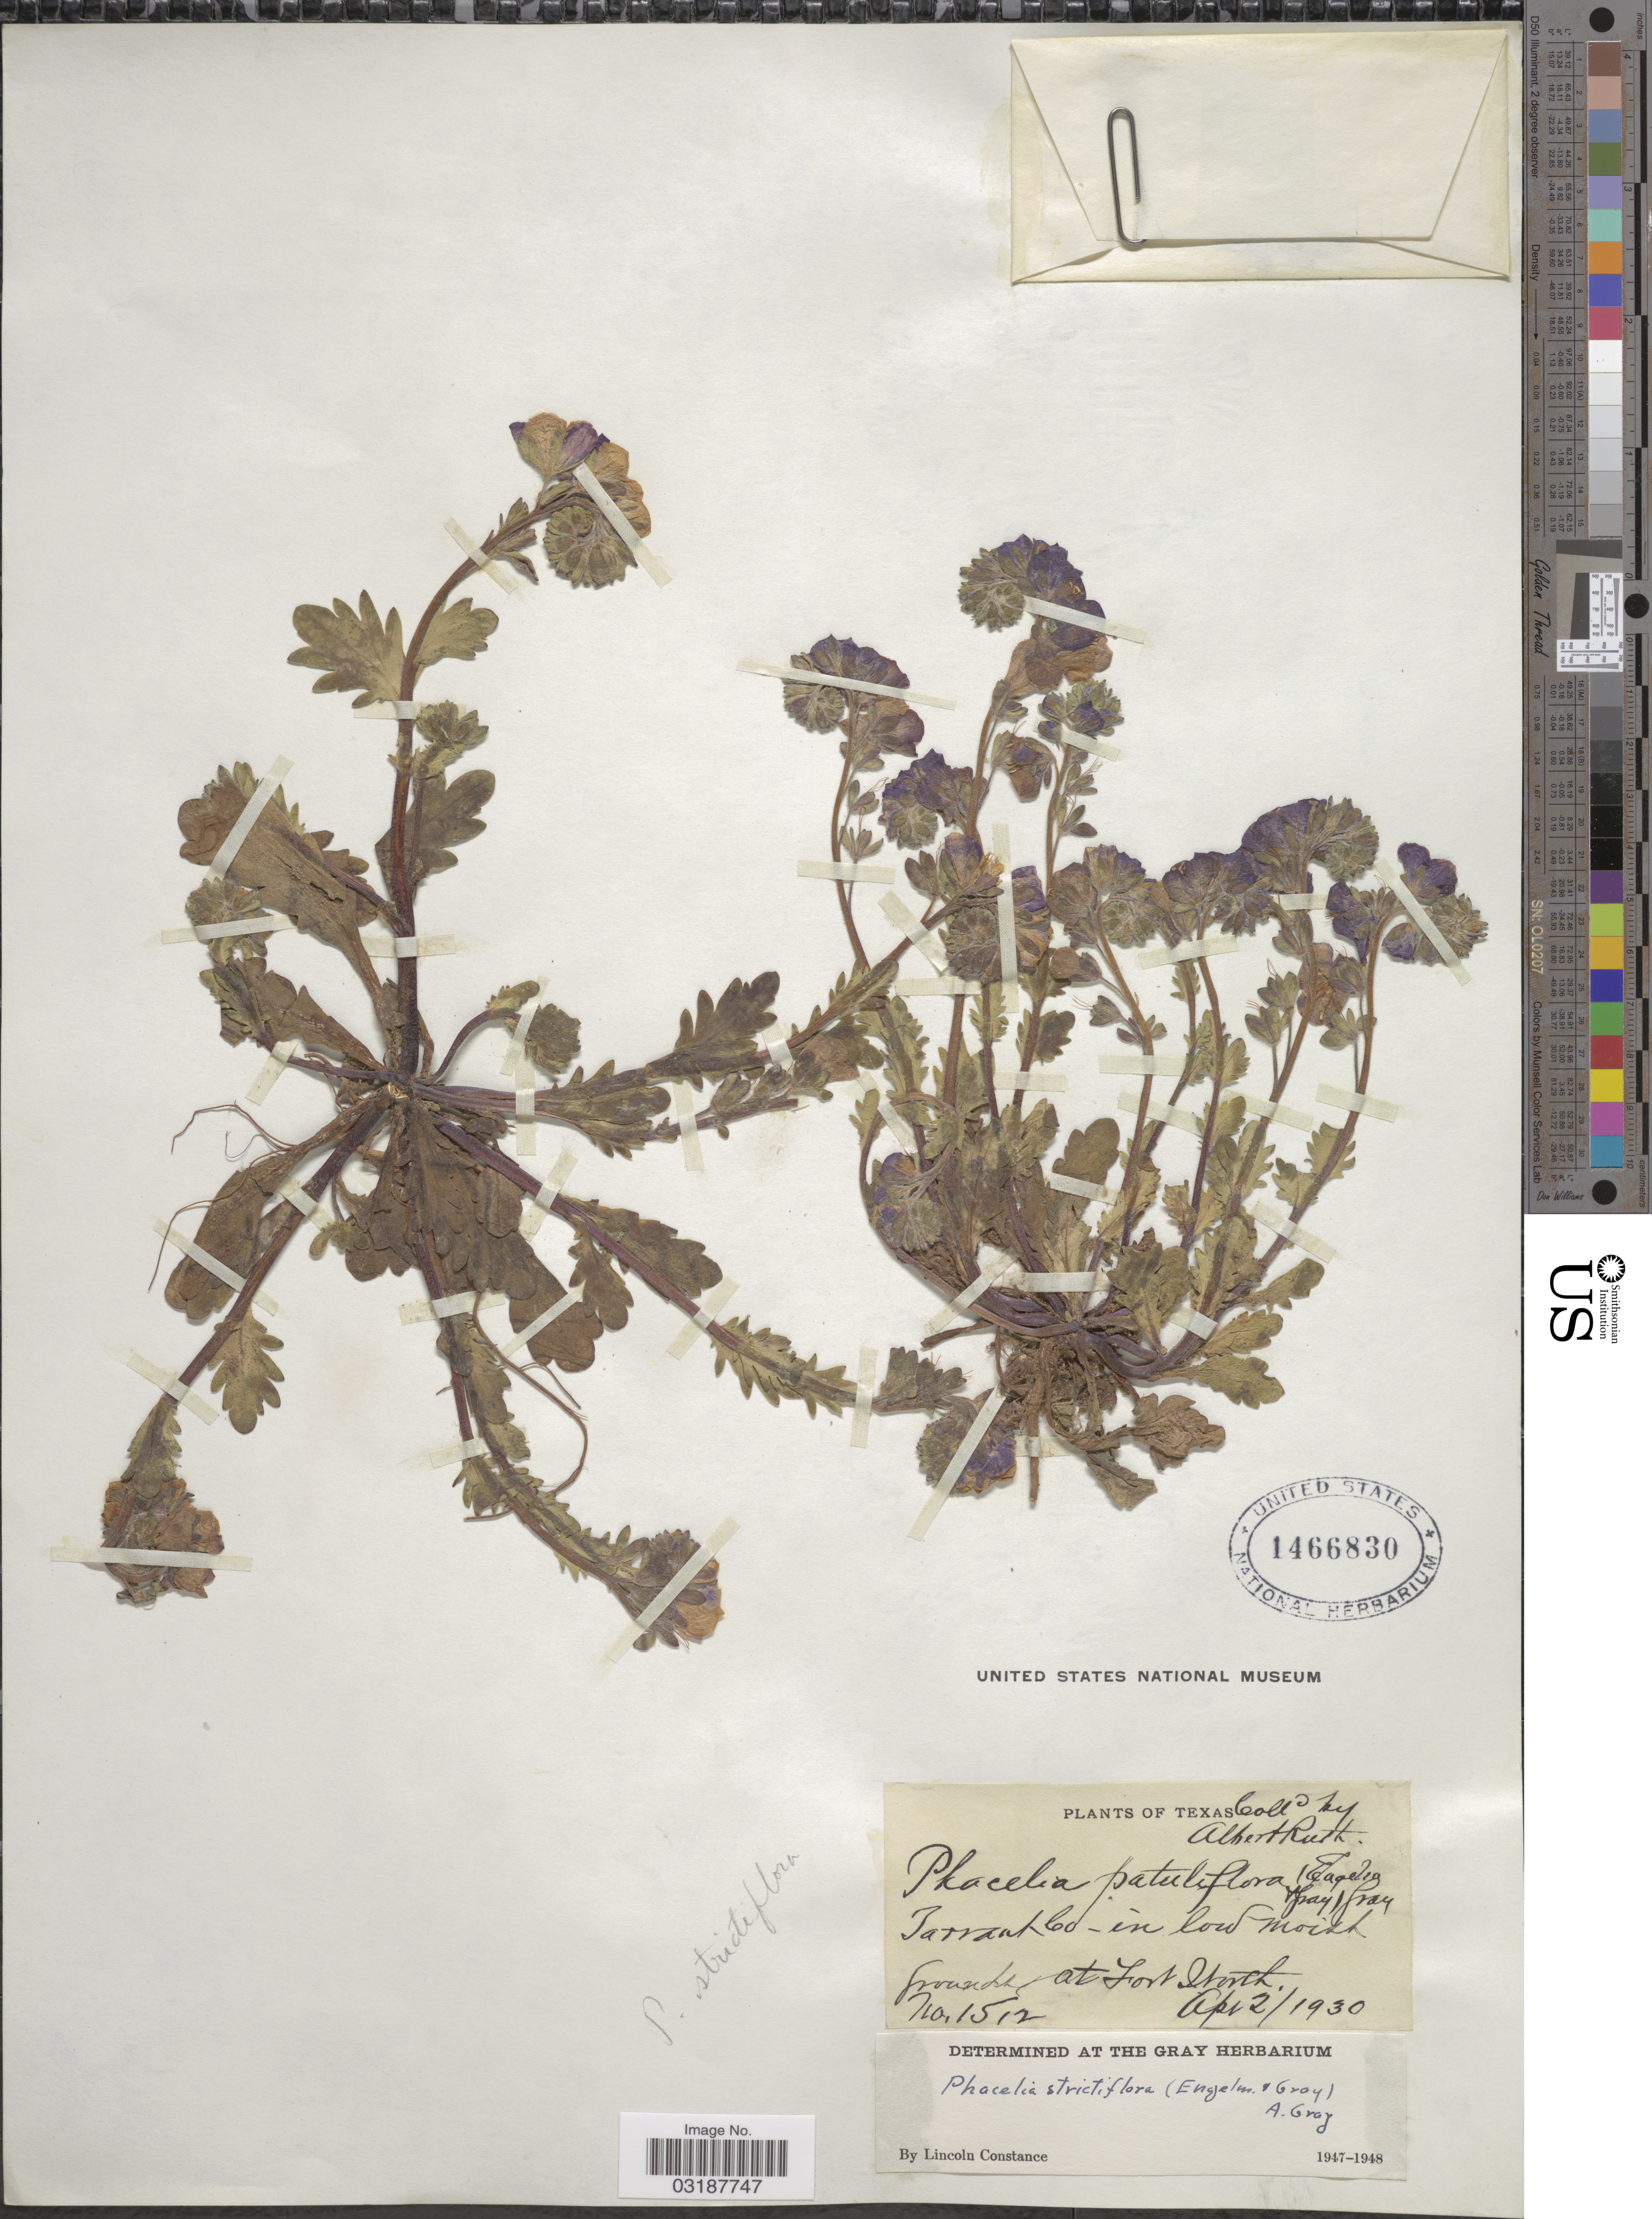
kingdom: Plantae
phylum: Tracheophyta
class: Magnoliopsida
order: Boraginales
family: Hydrophyllaceae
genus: Phacelia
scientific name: Phacelia strictiflora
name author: (Engelm. & A. Gray) A. Gray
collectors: A. Ruth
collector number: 1512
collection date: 1930-04-02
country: United States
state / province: Texas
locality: Tarrant Co., in low moist grounds at Fort Worth.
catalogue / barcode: US 1466830